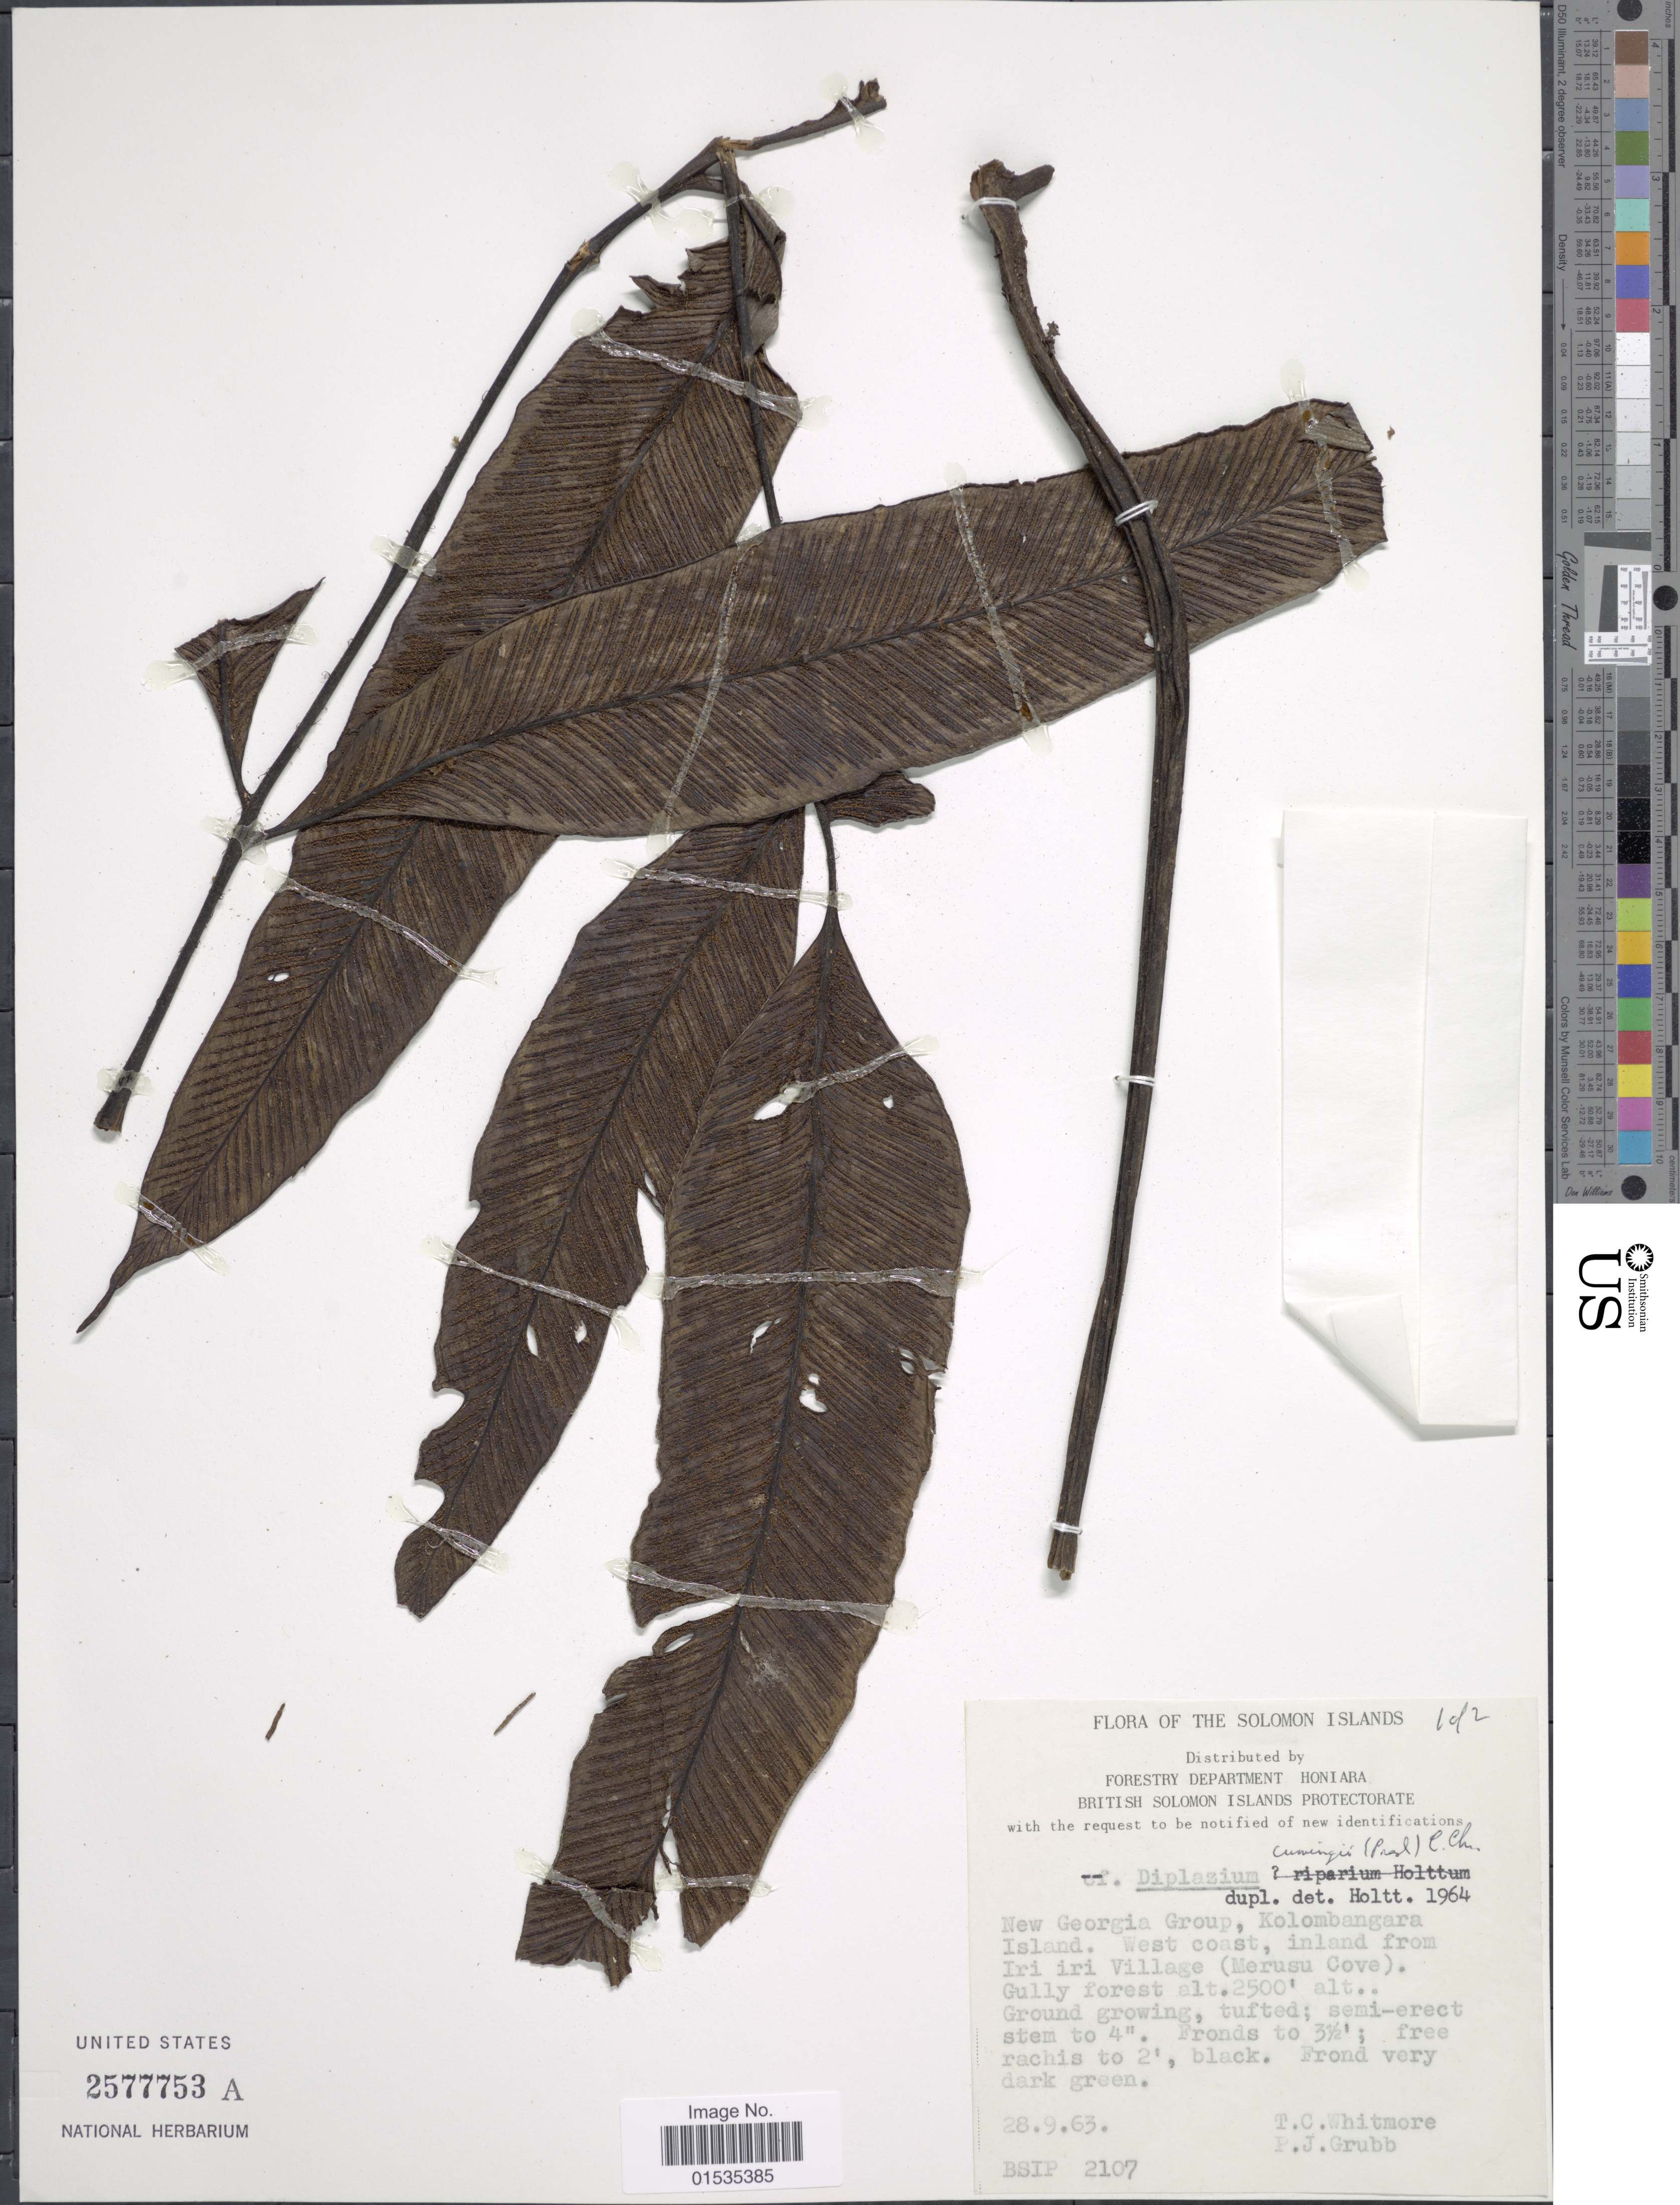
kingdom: Plantae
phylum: Tracheophyta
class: Polypodiopsida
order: Polypodiales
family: Athyriaceae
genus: Diplazium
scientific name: Diplazium cumingii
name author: (C. Presl) C. Chr.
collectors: T. C. Whitmore & P. J. Grubb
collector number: BSIP 2107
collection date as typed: Transcribed d/m/y: 28/9/63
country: Solomon Islands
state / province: Solomon Islands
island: New Georgia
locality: New Georgia Group, Kolombangaea Island, West coast, inland from Iri Iri Village (Merusu Cove)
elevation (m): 762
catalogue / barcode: US 2577753A